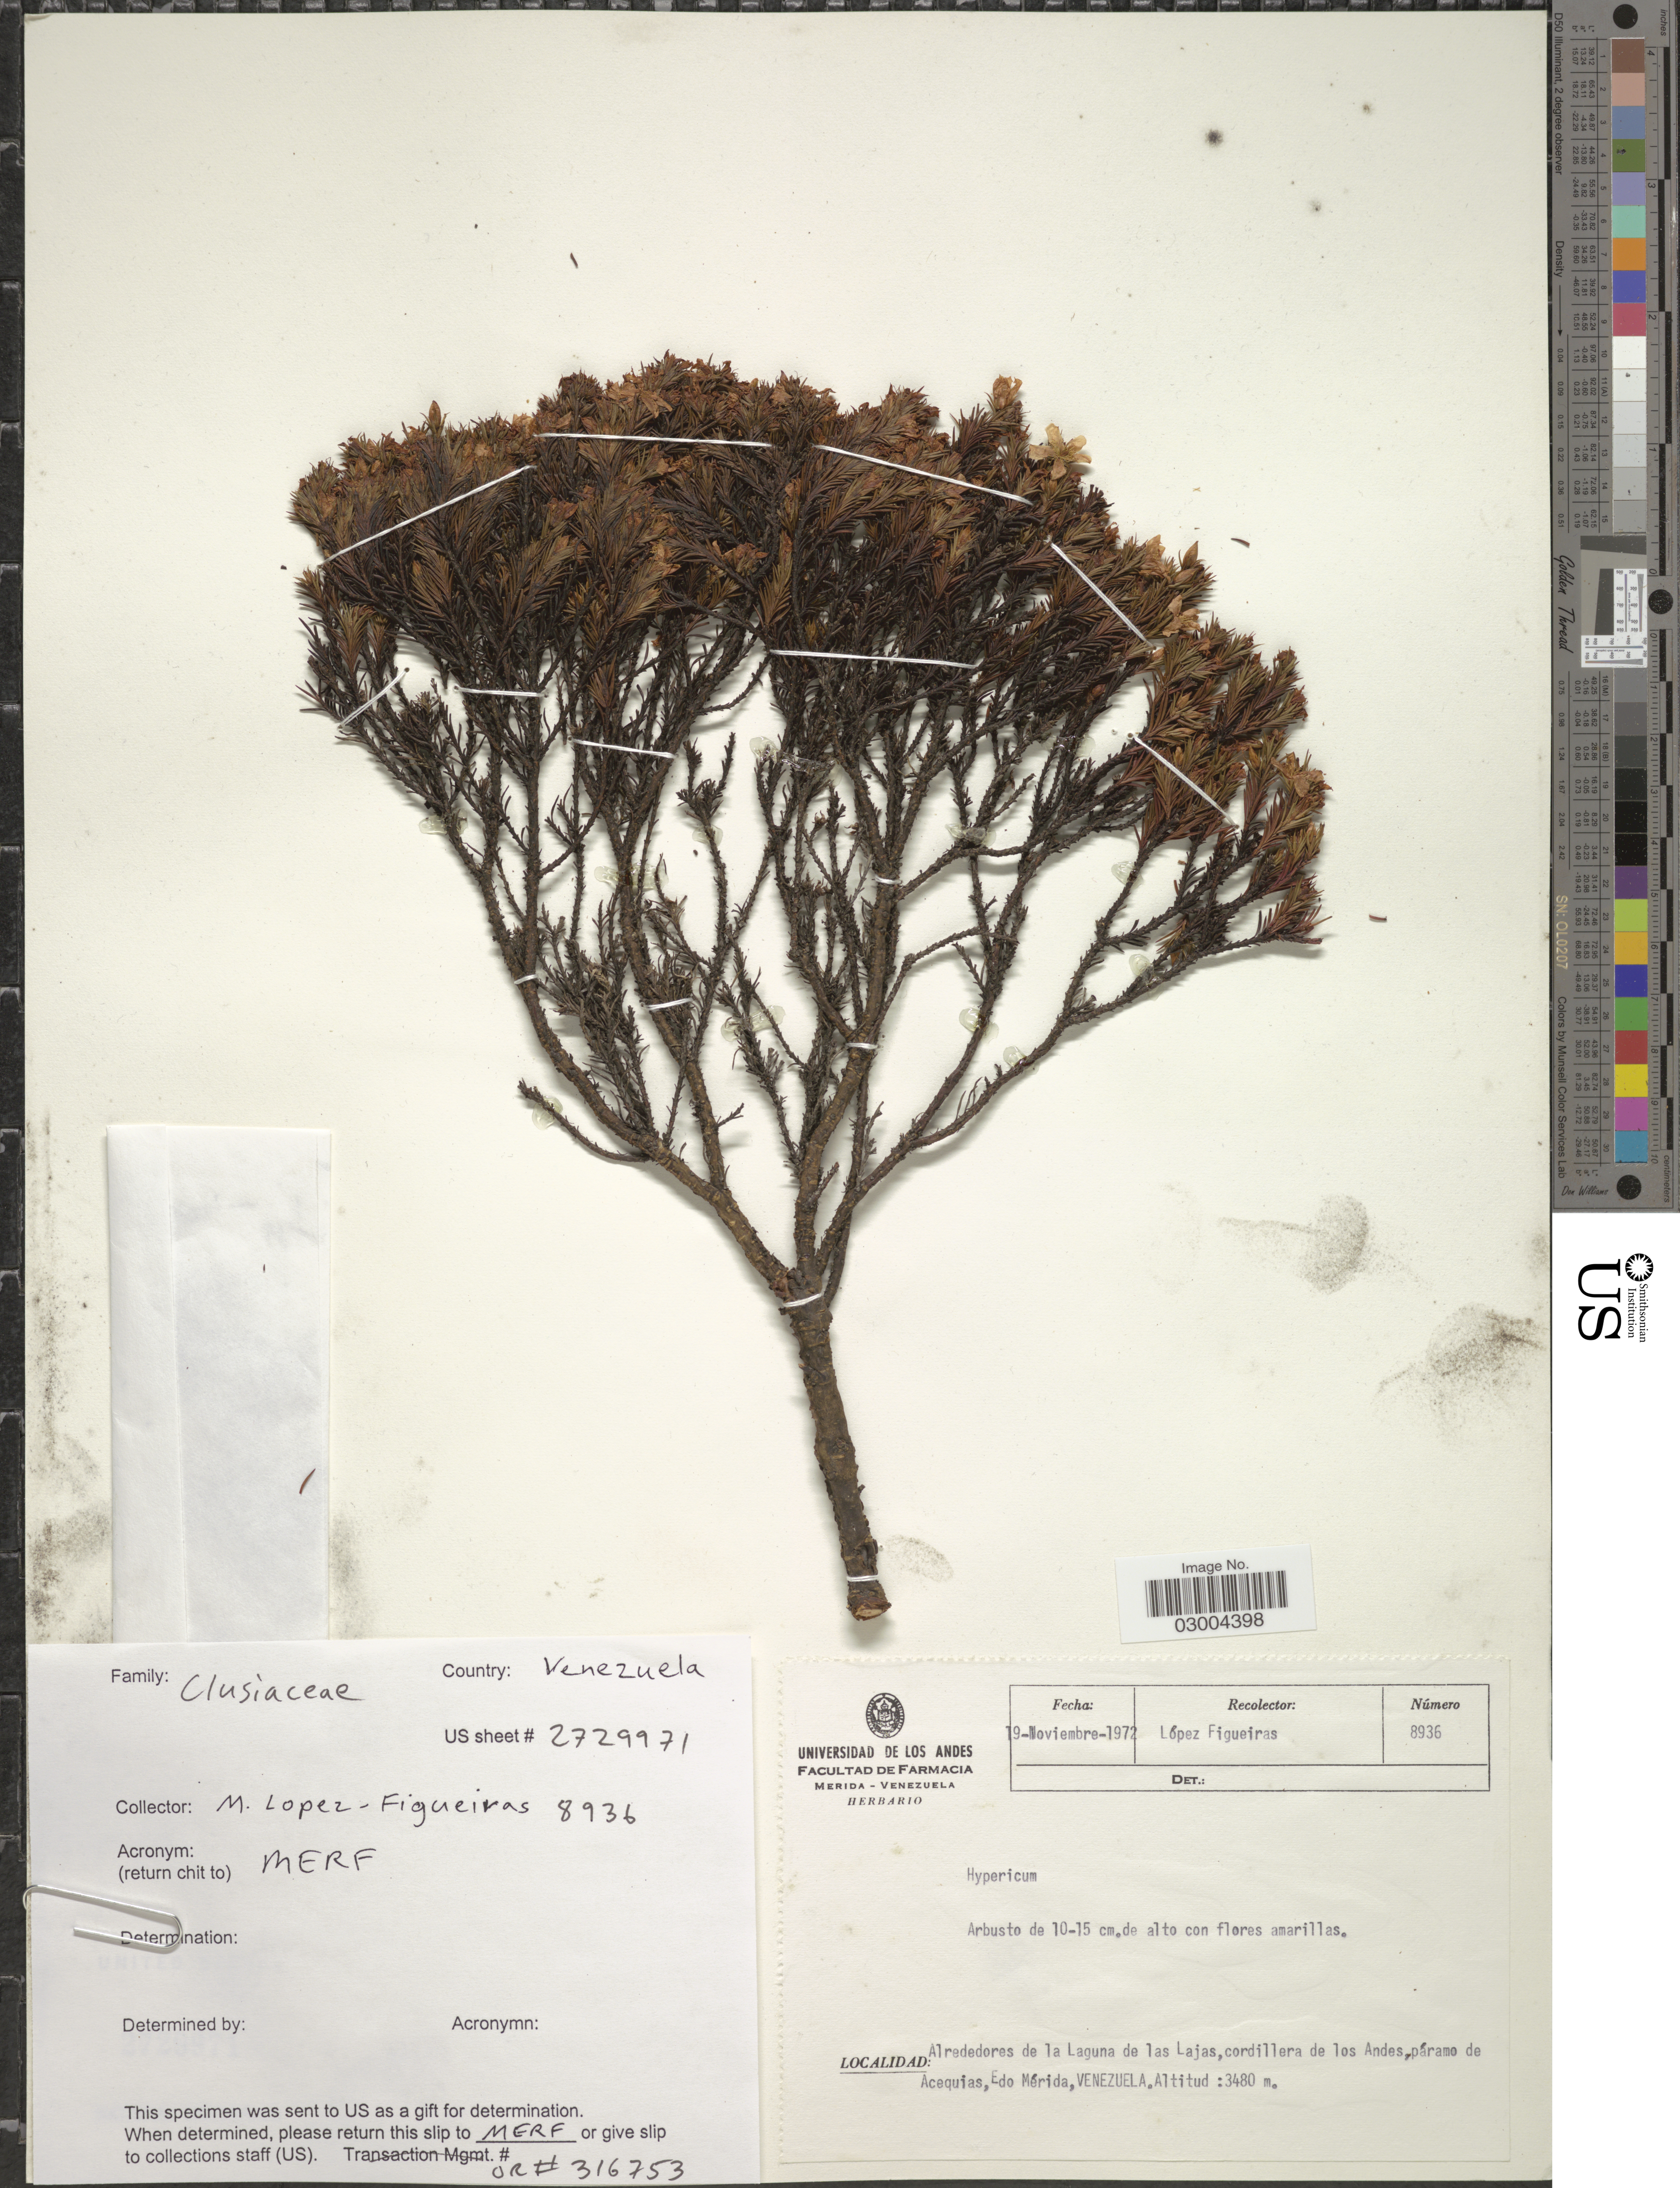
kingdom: Plantae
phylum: Tracheophyta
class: Magnoliopsida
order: Malpighiales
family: Hypericaceae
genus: Hypericum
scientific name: Hypericum sp.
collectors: M. López Figueiras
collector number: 8936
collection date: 1972-11-19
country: Venezuela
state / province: Mérida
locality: Alrededores de la Laguna de las Lajas, cordillera de los Andes, páramo de Acequias, Edo Mérida.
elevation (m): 3480